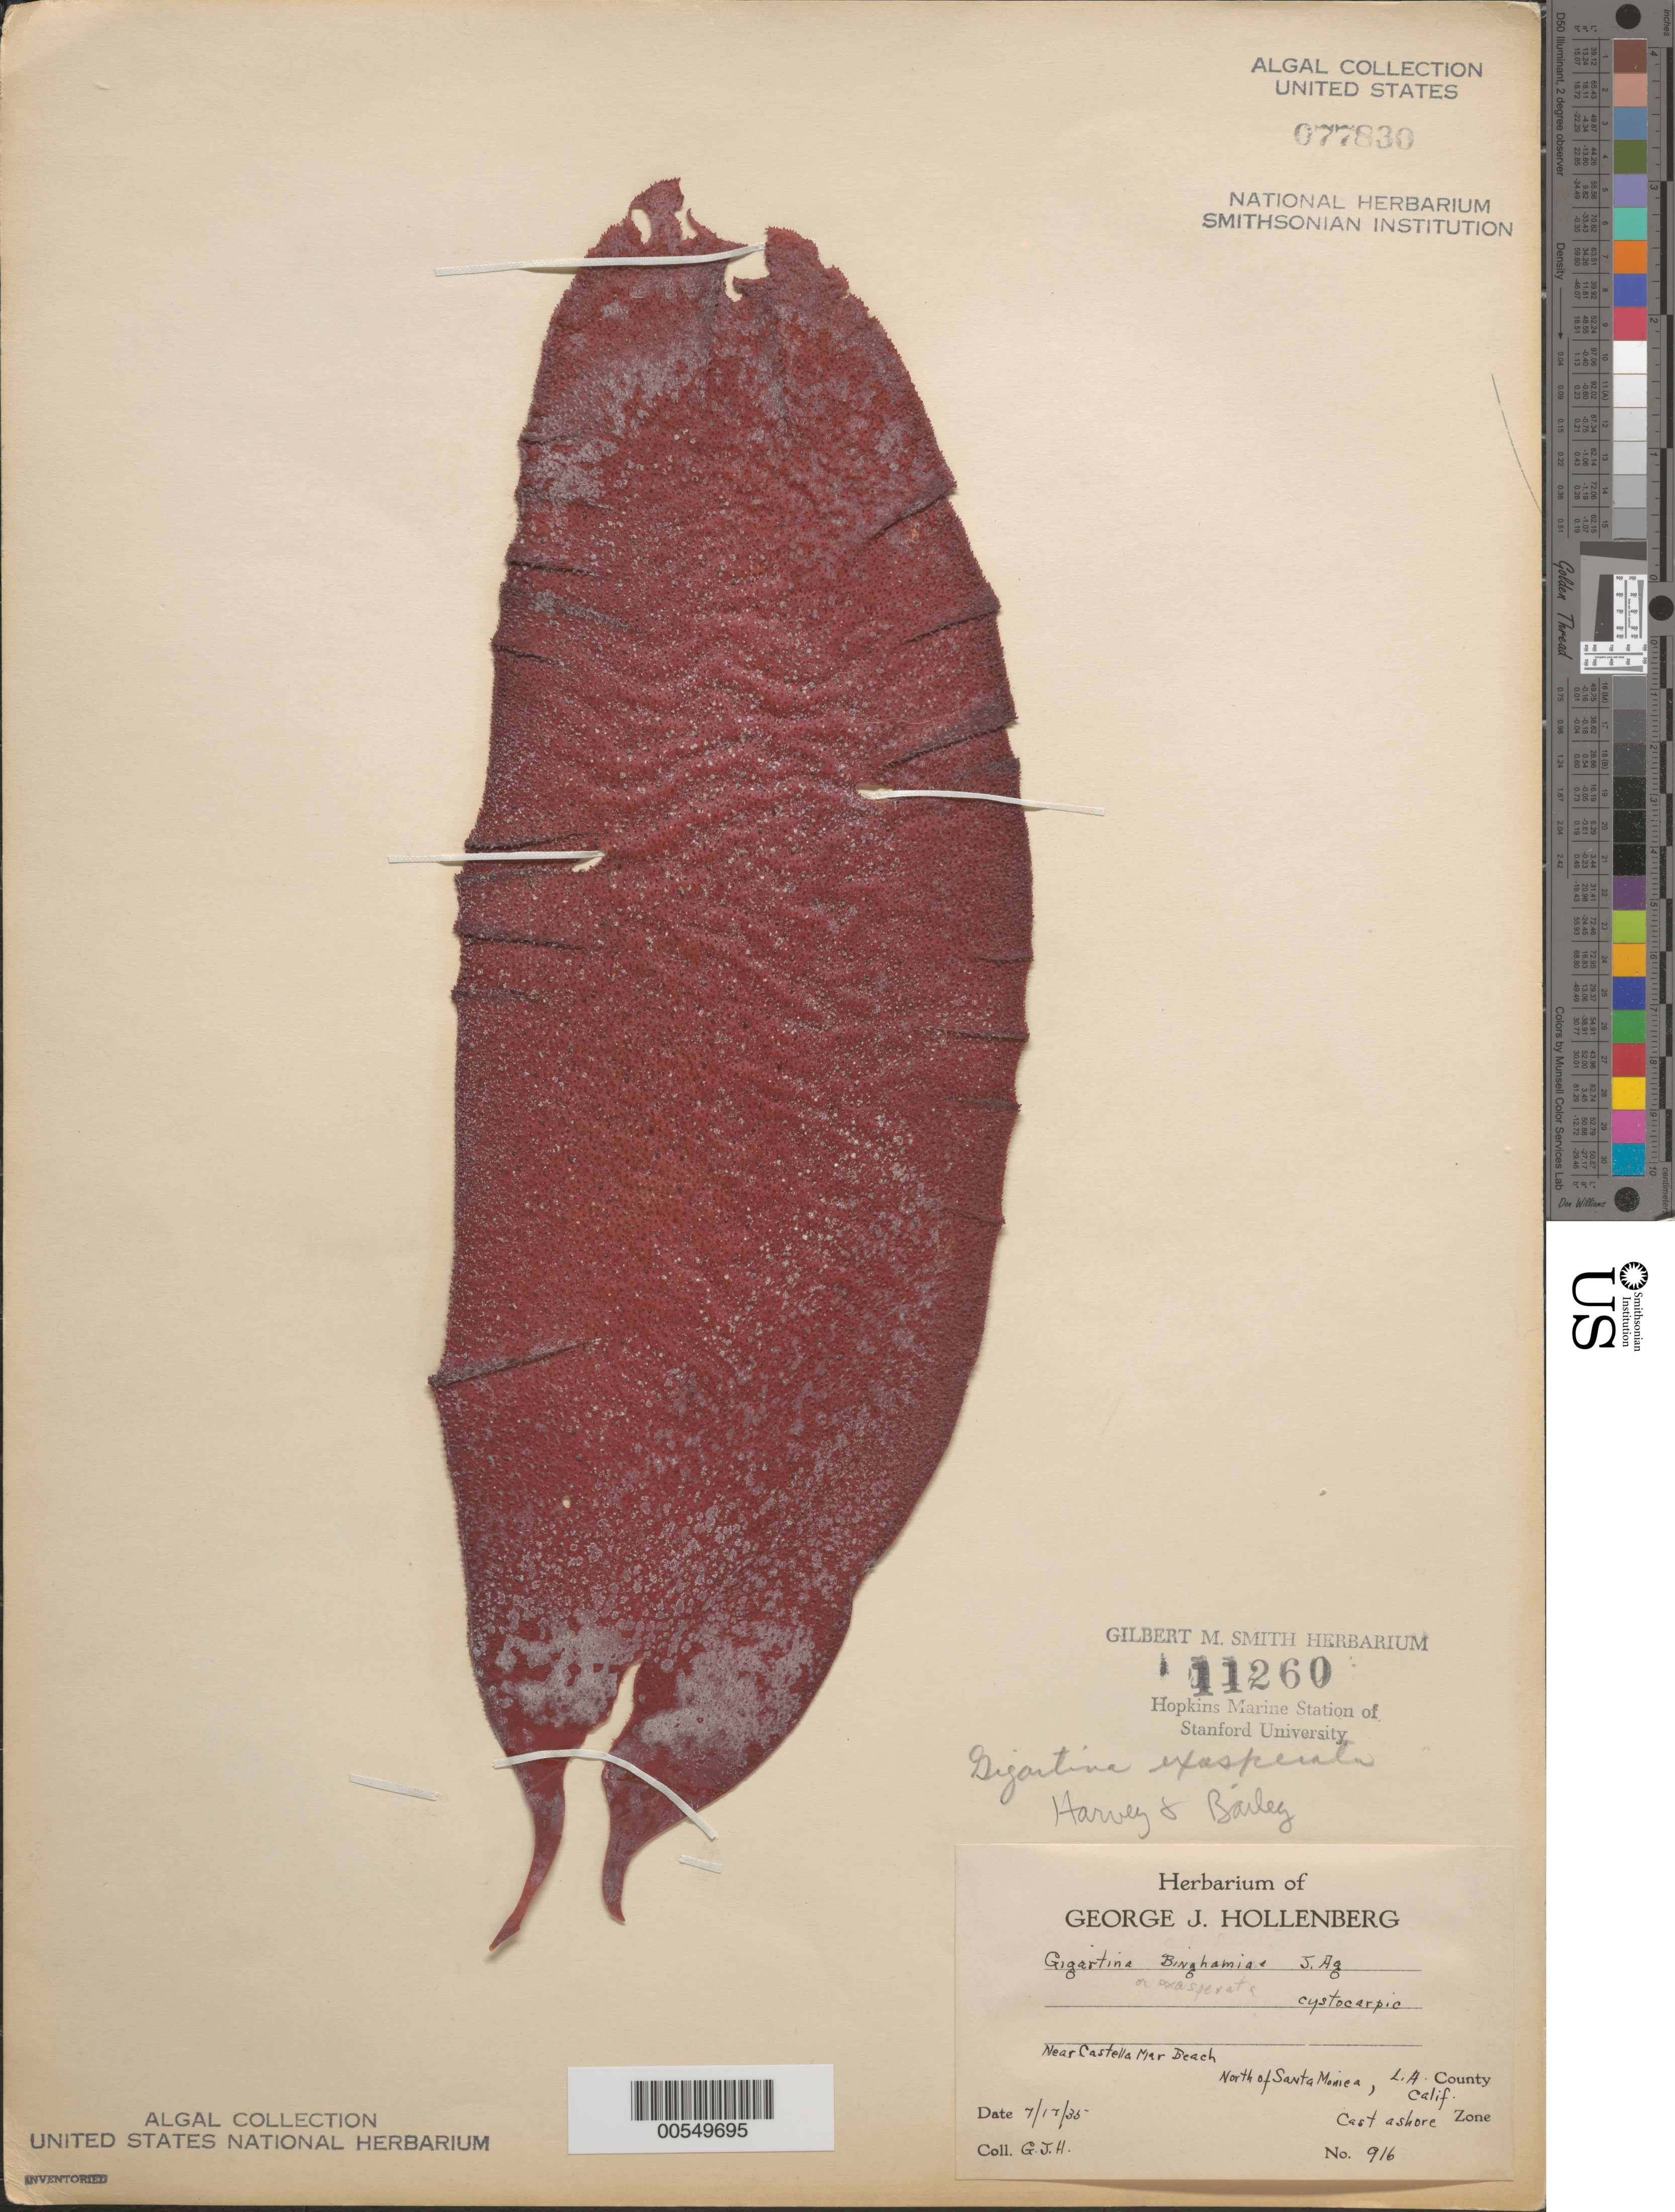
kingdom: Plantae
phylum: Rhodophyta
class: Florideophyceae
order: Gigartinales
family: Gigartinaceae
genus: Chondracanthus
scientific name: Chondracanthus exasperatus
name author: (Harv. & J. Bailey) J.R. Hughey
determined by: Algae name updating Project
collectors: G. Hollenberg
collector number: GJH 916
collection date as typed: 17 Jul 1935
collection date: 1935-07-17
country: United States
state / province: California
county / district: Los Angeles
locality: Near Castle Mar Beach, north of Santa Monica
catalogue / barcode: US 77830